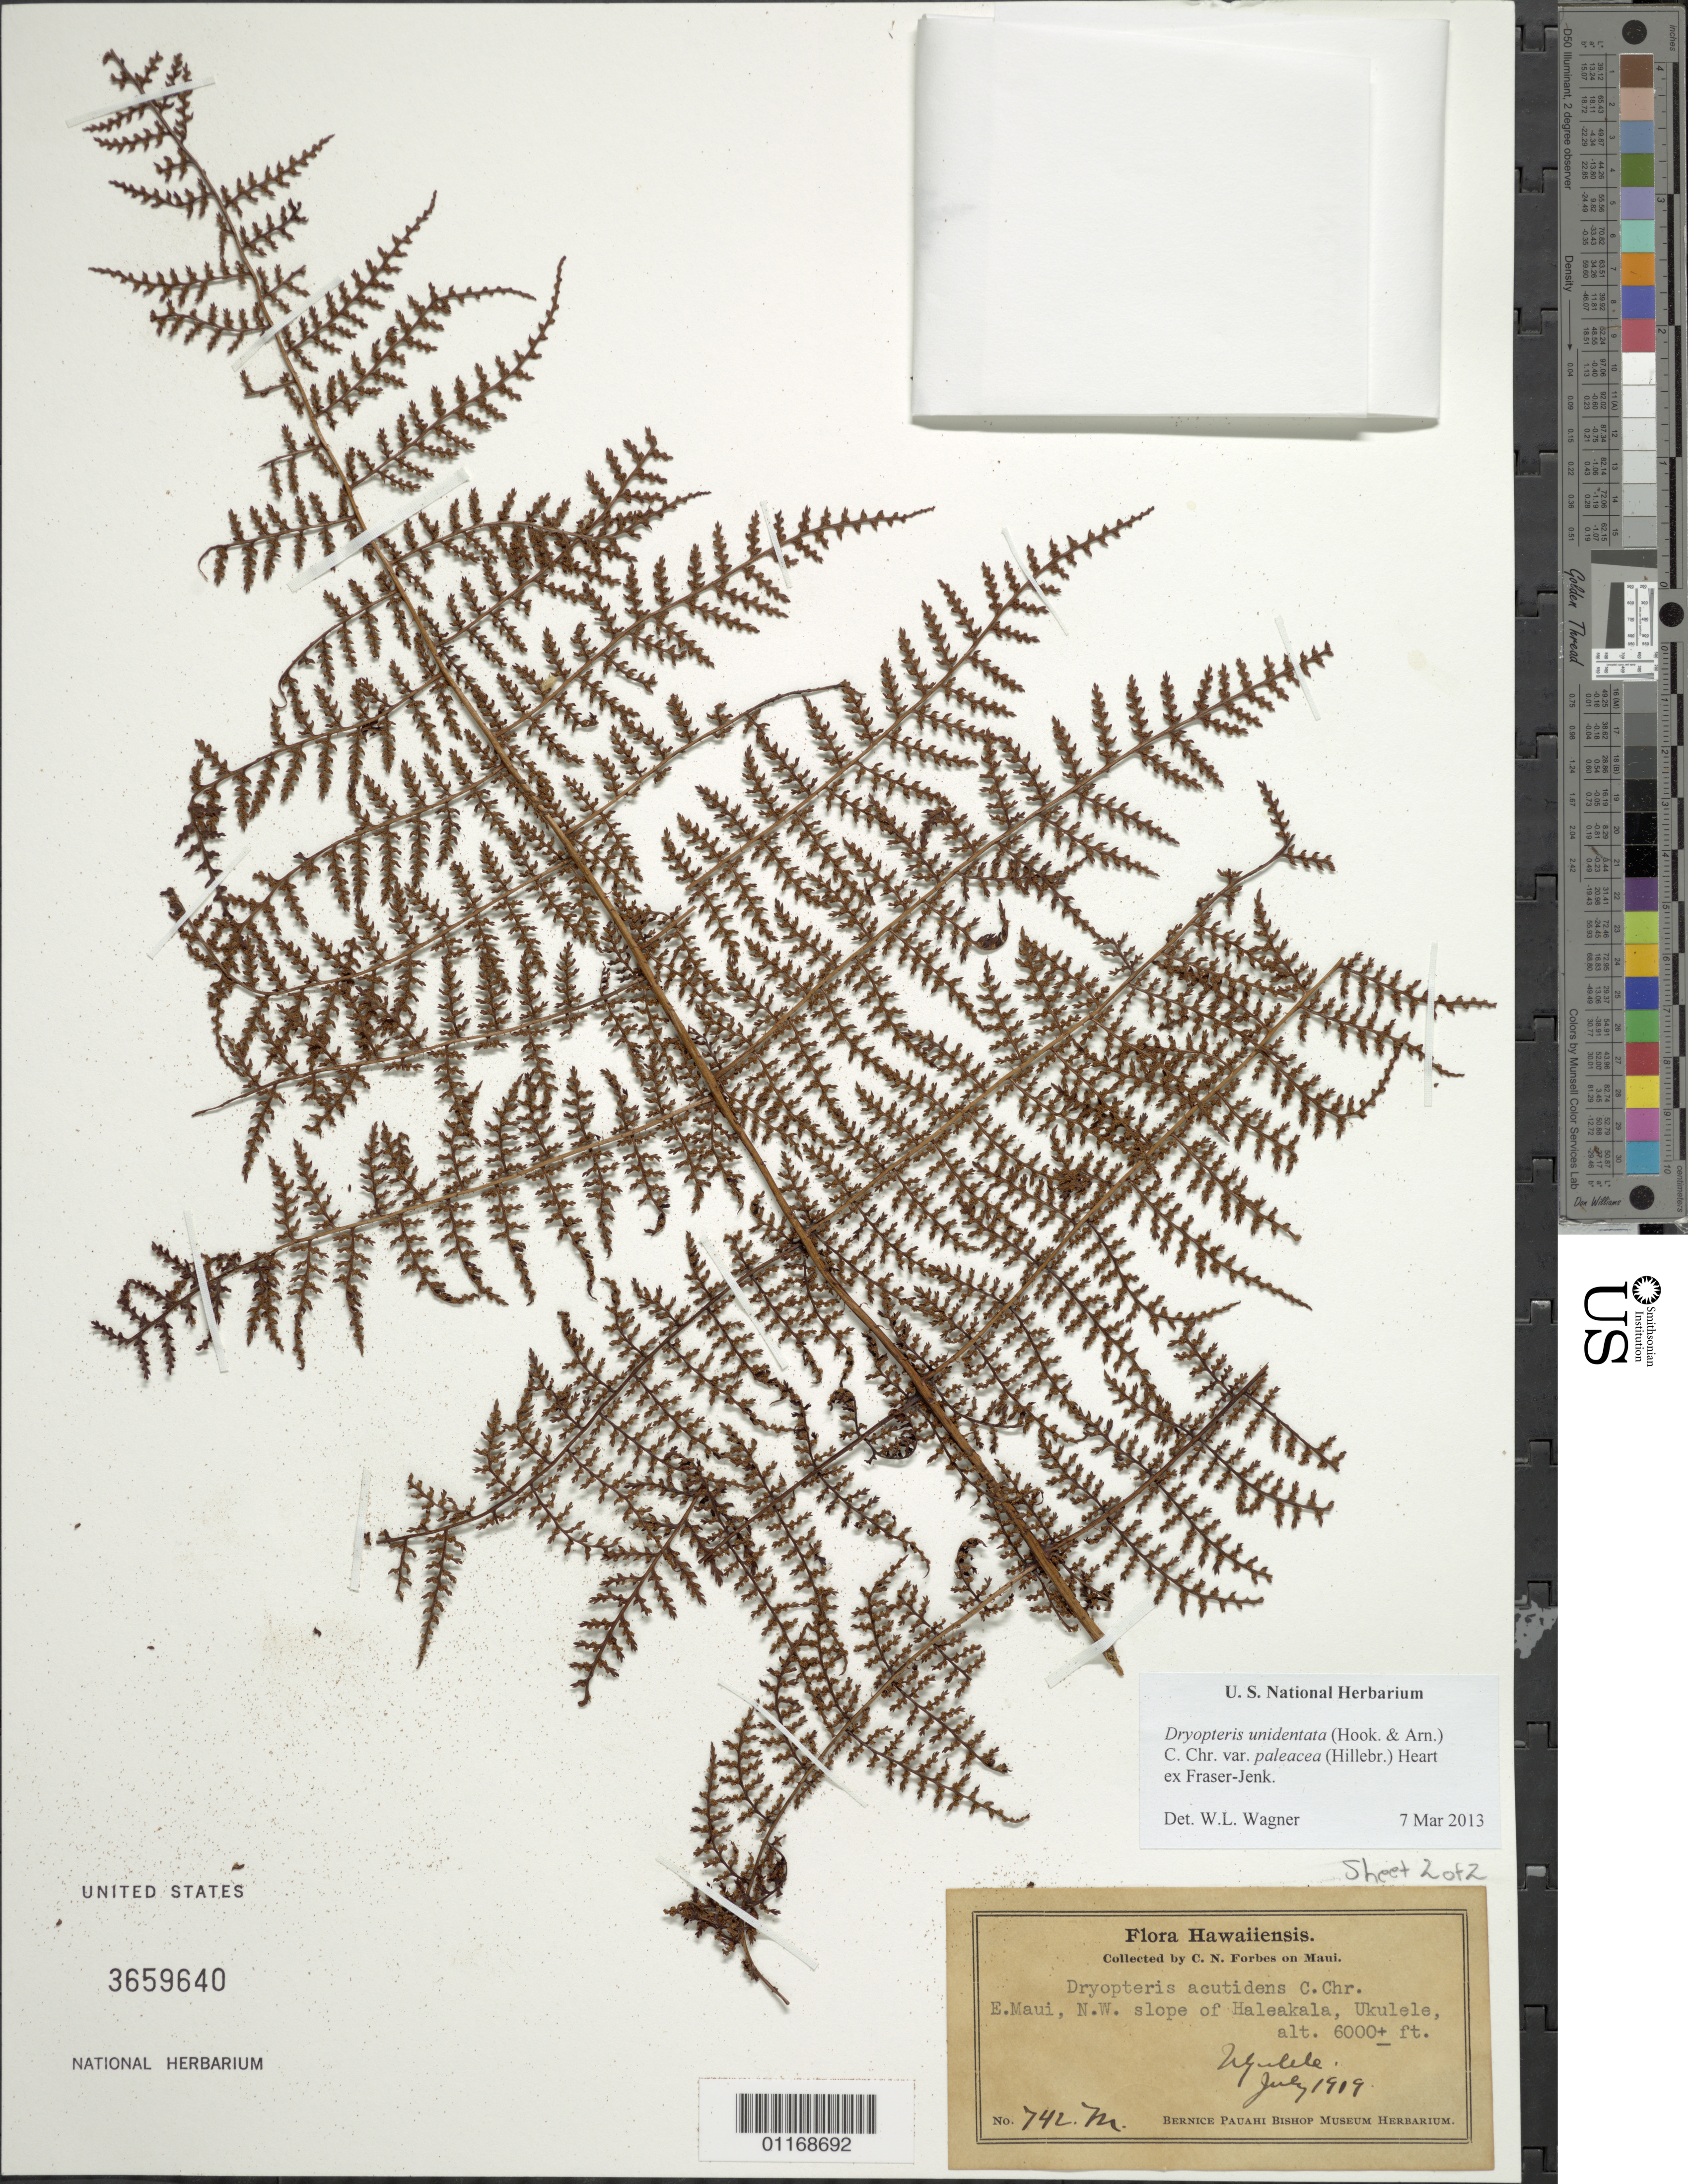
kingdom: Plantae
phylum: Tracheophyta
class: Polypodiopsida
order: Polypodiales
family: Dryopteridaceae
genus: Dryopteris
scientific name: Dryopteris unidentata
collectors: C. N. Forbes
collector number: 742.M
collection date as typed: Jul 1919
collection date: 1919-07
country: United States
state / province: Hawaii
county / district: Maui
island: Maui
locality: E. Maui, NW slope of Haleakala, Ukulele.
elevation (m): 1829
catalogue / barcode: US 3659640